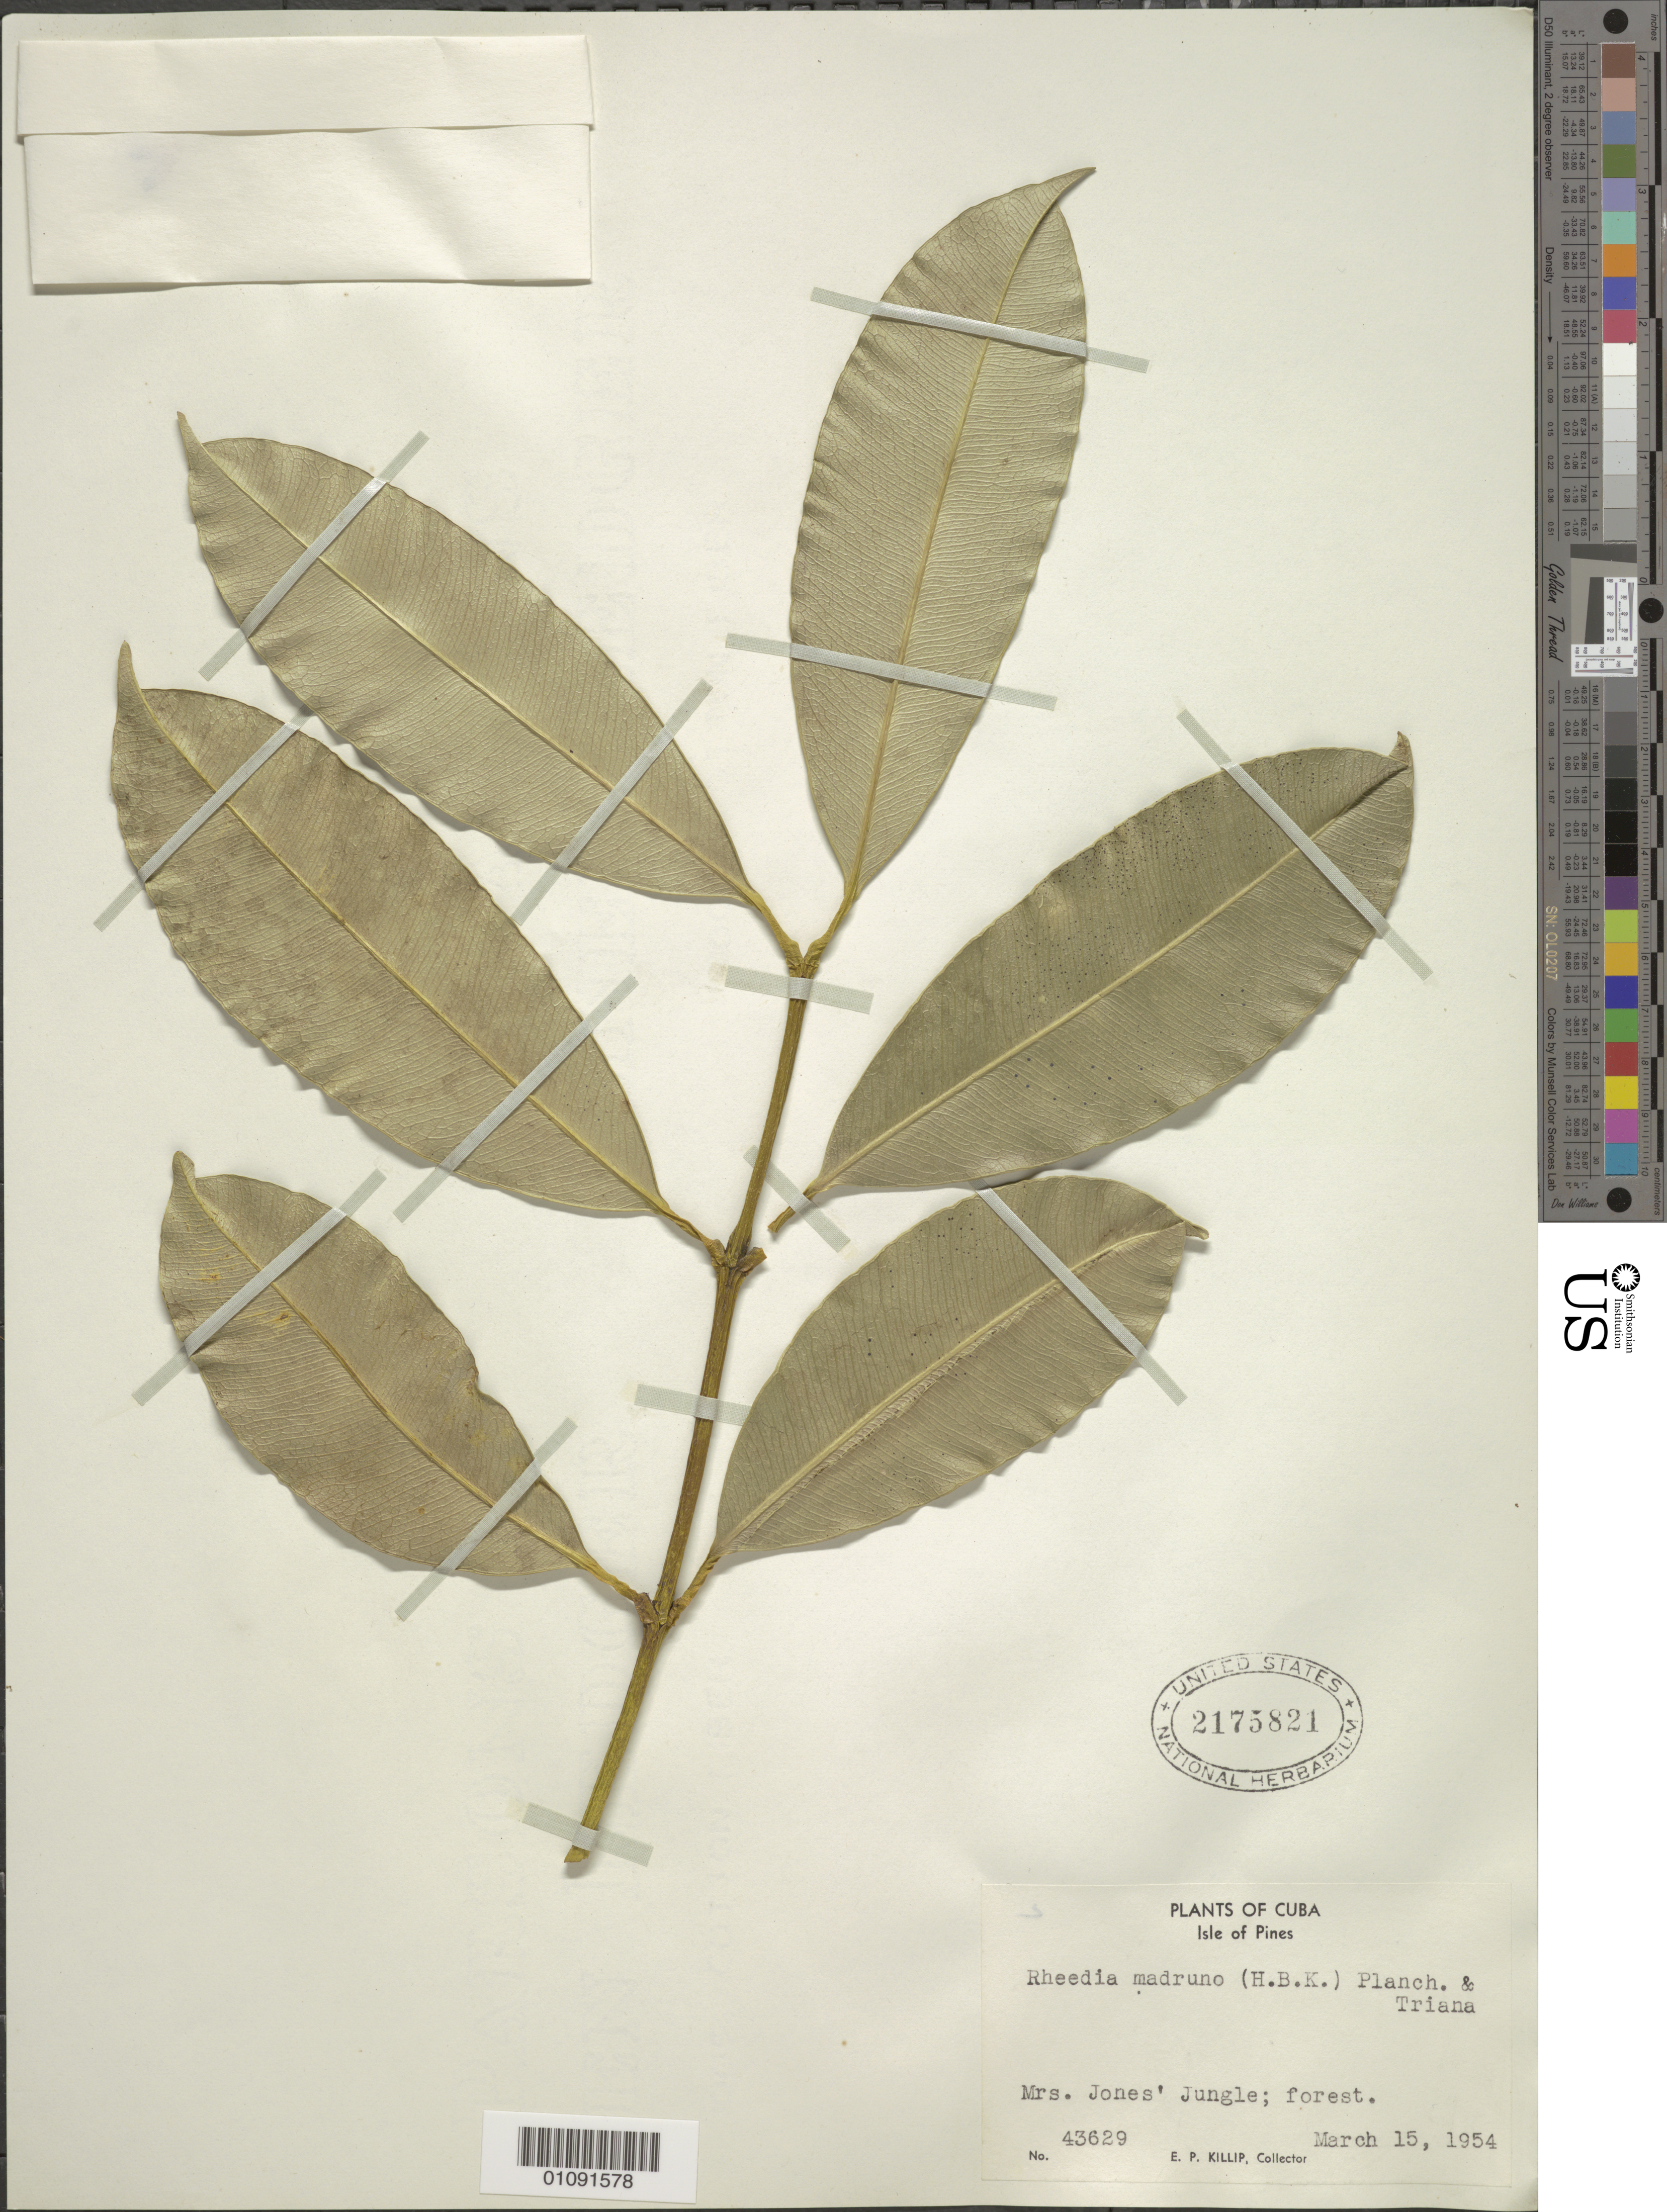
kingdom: Plantae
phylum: Tracheophyta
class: Magnoliopsida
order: Malpighiales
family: Clusiaceae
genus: Rheedia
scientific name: Rheedia madruno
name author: (Kunth) Planch. & Triana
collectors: E. P. Killip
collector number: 43629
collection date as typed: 15 Mar 1954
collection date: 1954-03-15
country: Cuba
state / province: Isla de La Juventud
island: Isla de la Juventud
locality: Isle of Pines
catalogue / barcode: US 2175821